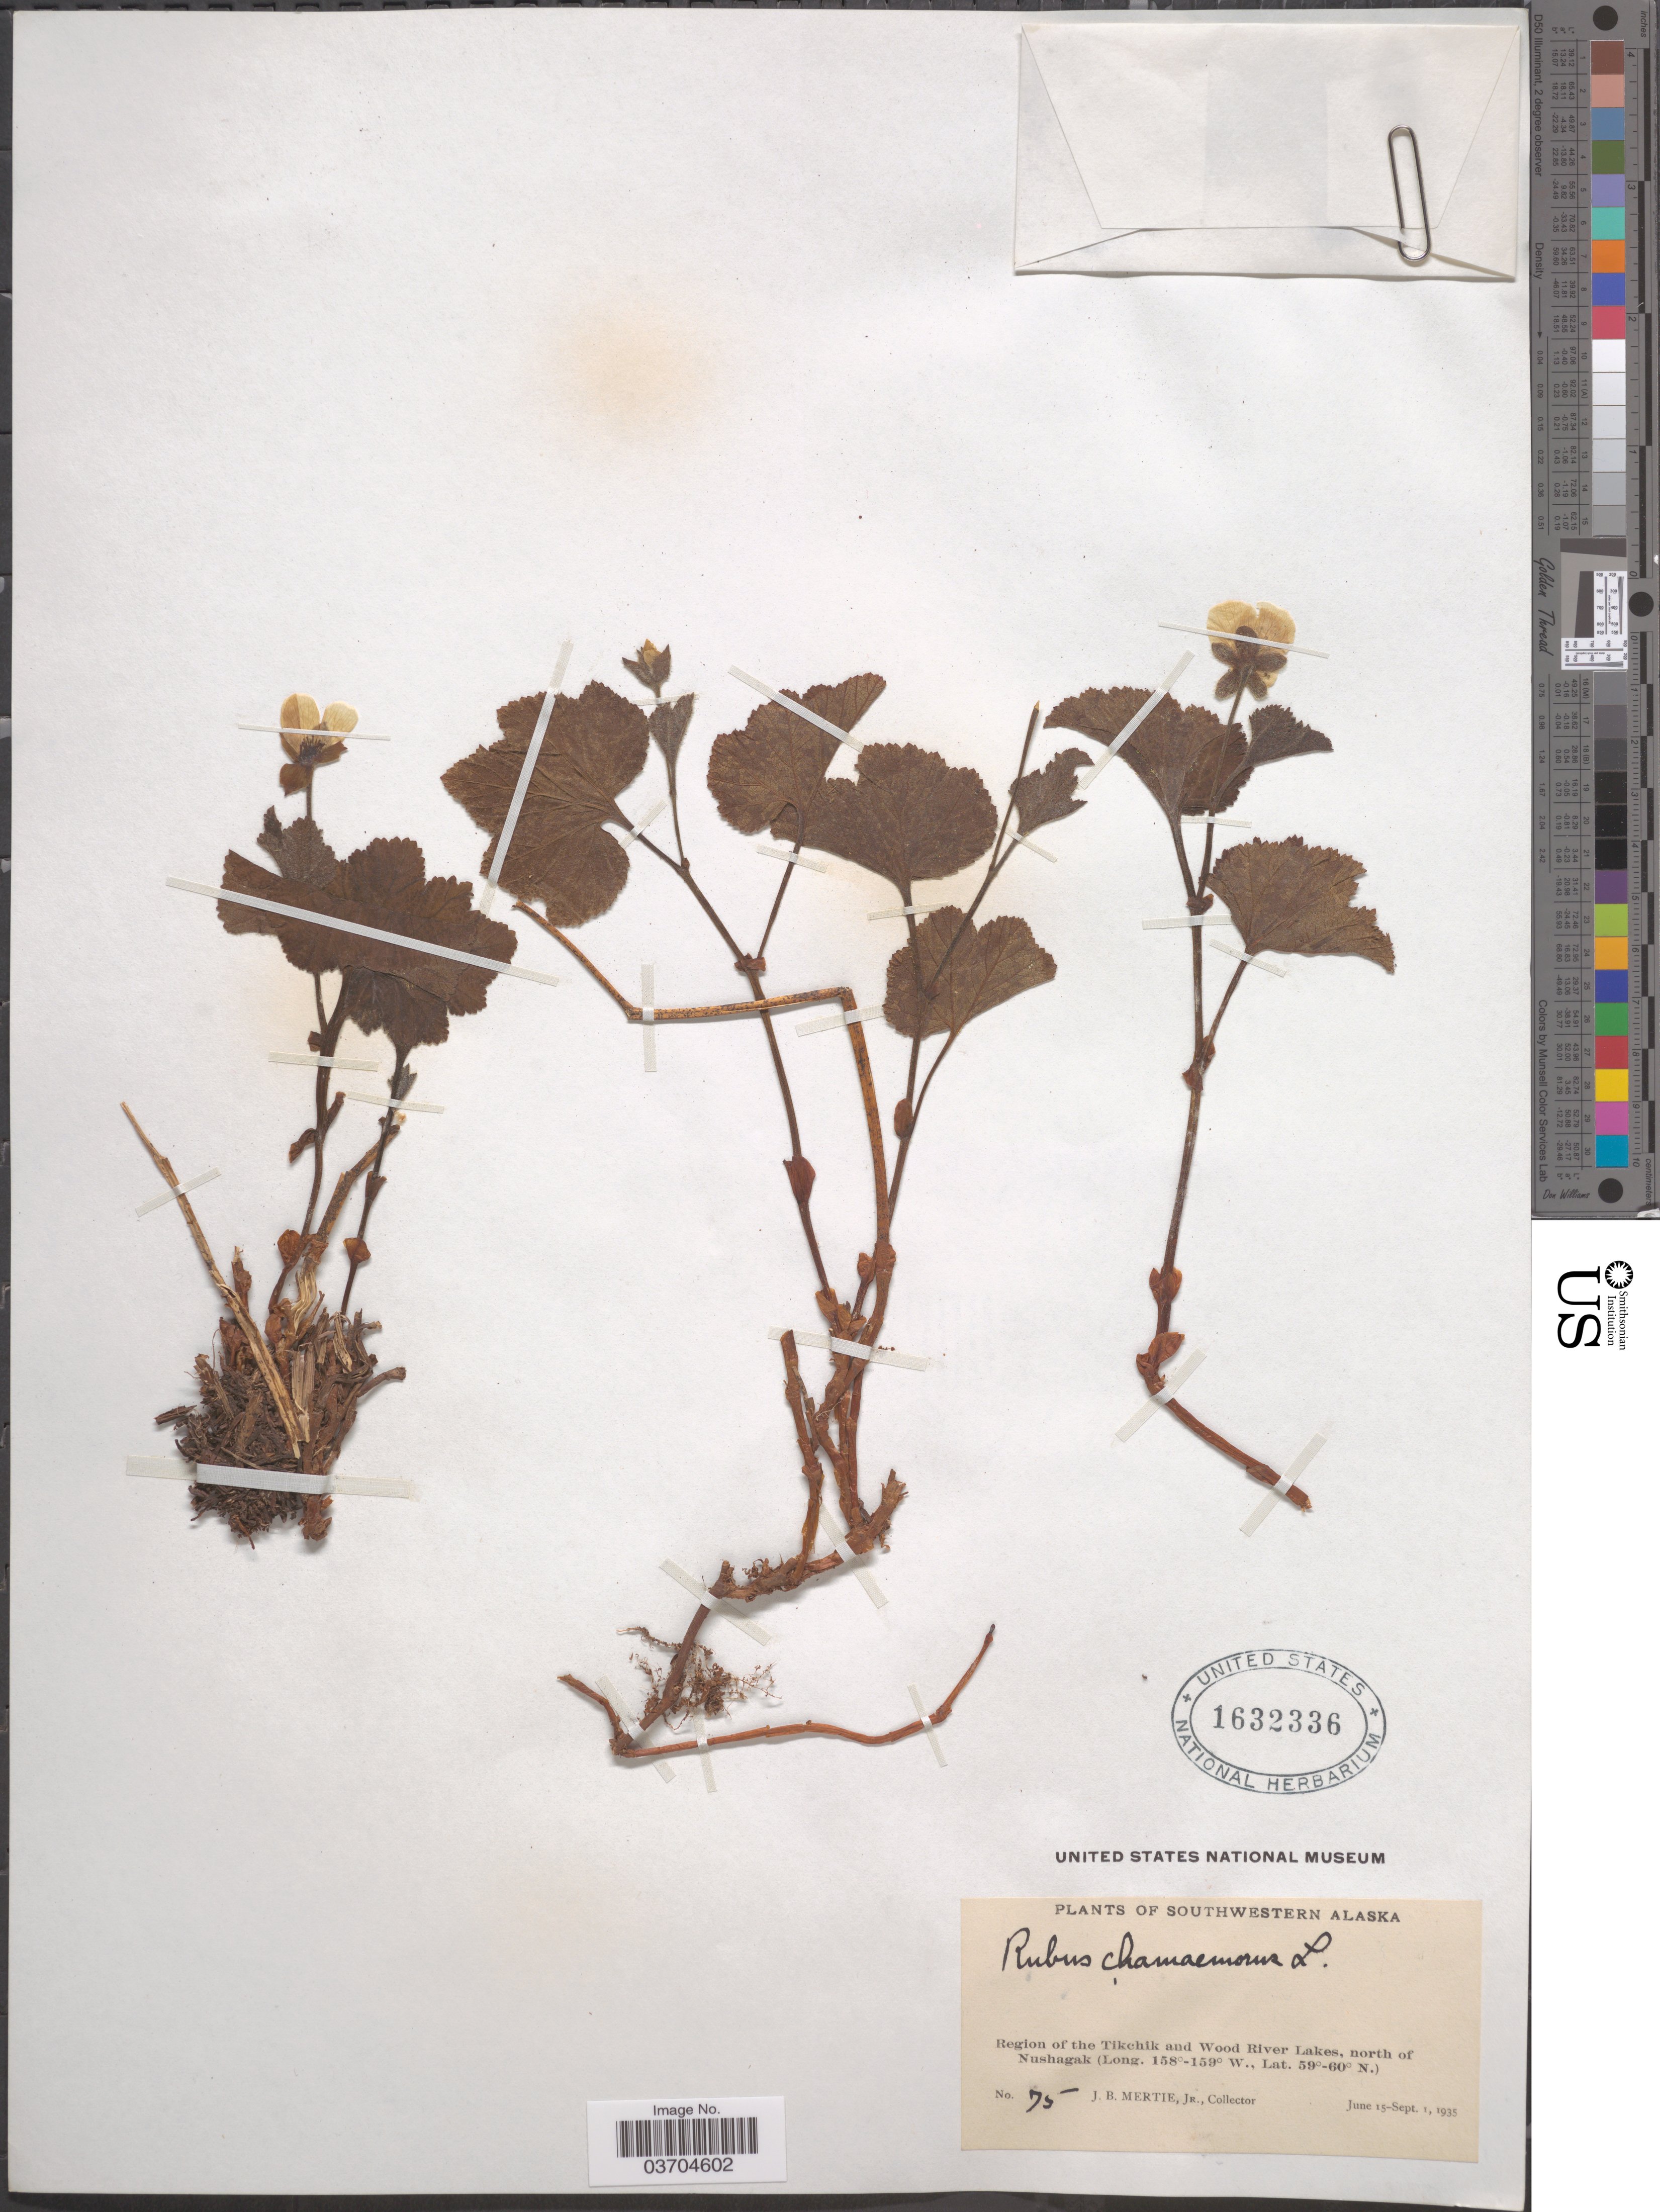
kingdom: Plantae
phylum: Tracheophyta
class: Magnoliopsida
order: Rosales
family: Rosaceae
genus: Rubus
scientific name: Rubus chamaemorus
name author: L.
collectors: J. Mertie Jr.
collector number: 75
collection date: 1935-06-15/1935-09-01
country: United States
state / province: Alaska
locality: Southwestern Alaska. Region of the Tikchik and Wood River Lakes, north of Nushagak.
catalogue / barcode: US 1632336